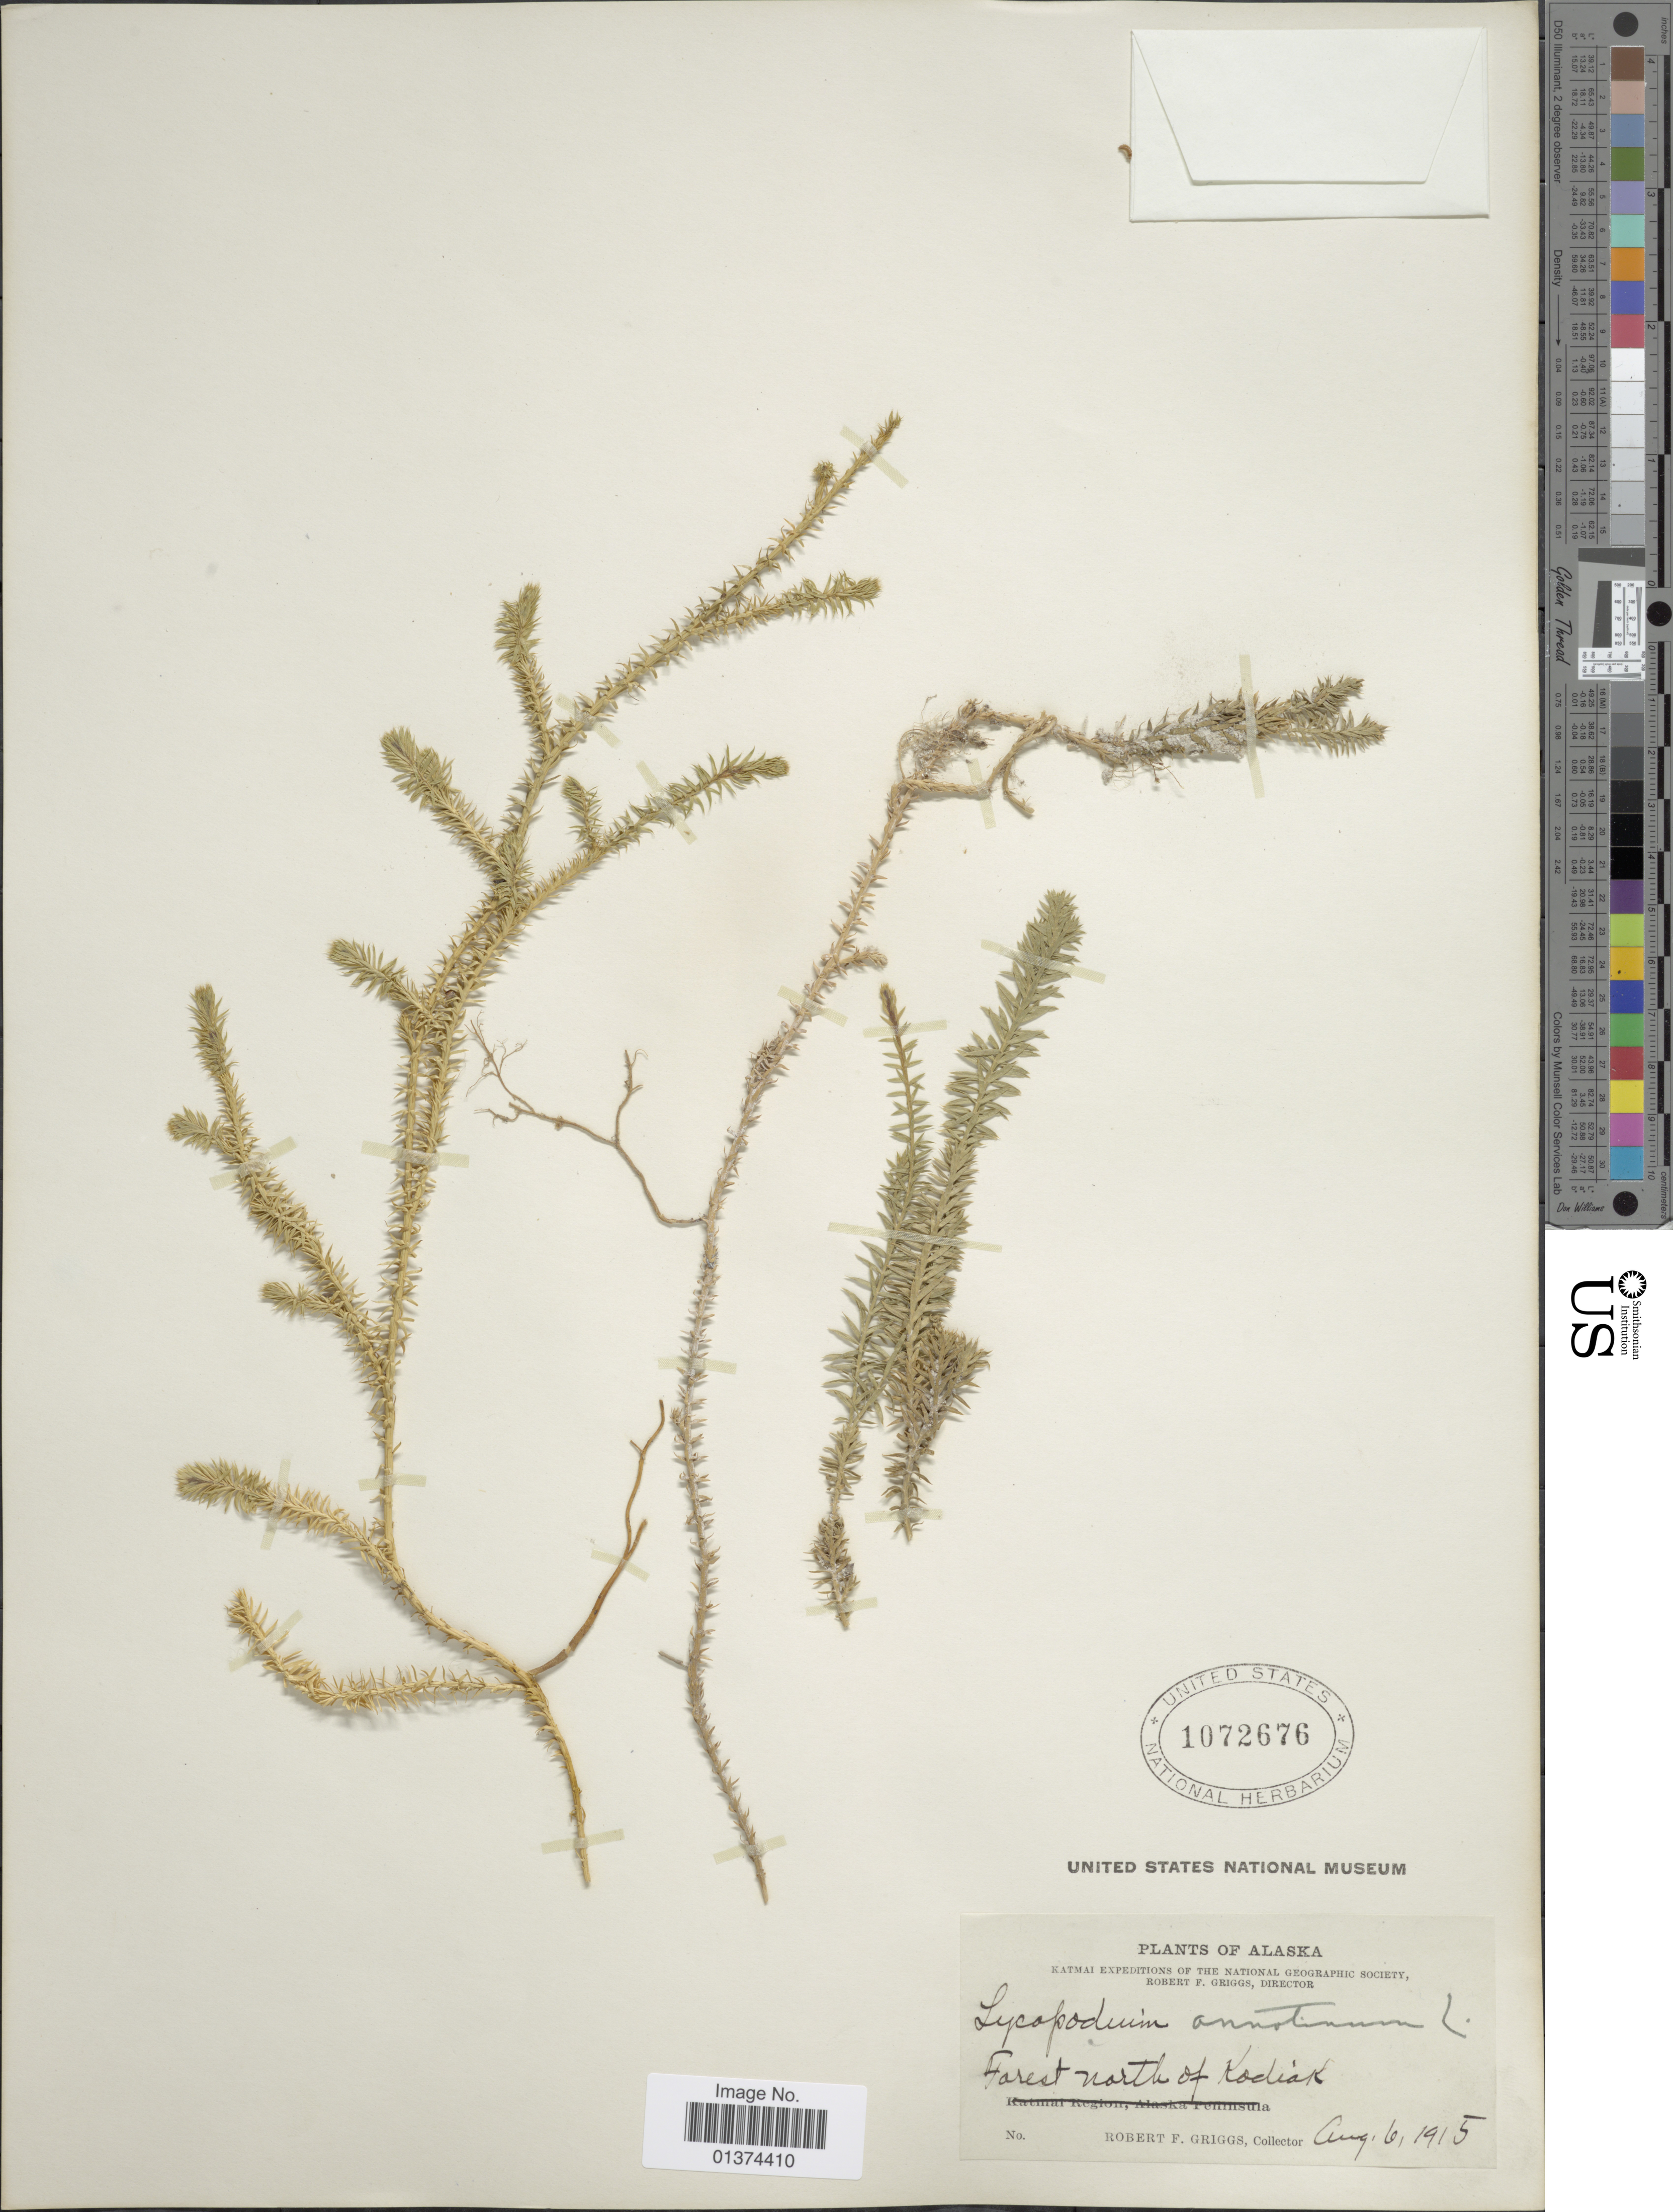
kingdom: Plantae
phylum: Tracheophyta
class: Lycopodiopsida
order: Lycopodiales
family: Lycopodiaceae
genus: Spinulum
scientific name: Spinulum annotinum subsp. annotinum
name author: (L.) A. Haines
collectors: R. F. Griggs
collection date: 1915-08-06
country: United States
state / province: Alaska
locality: Forest north of Kodiak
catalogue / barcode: US 1072676